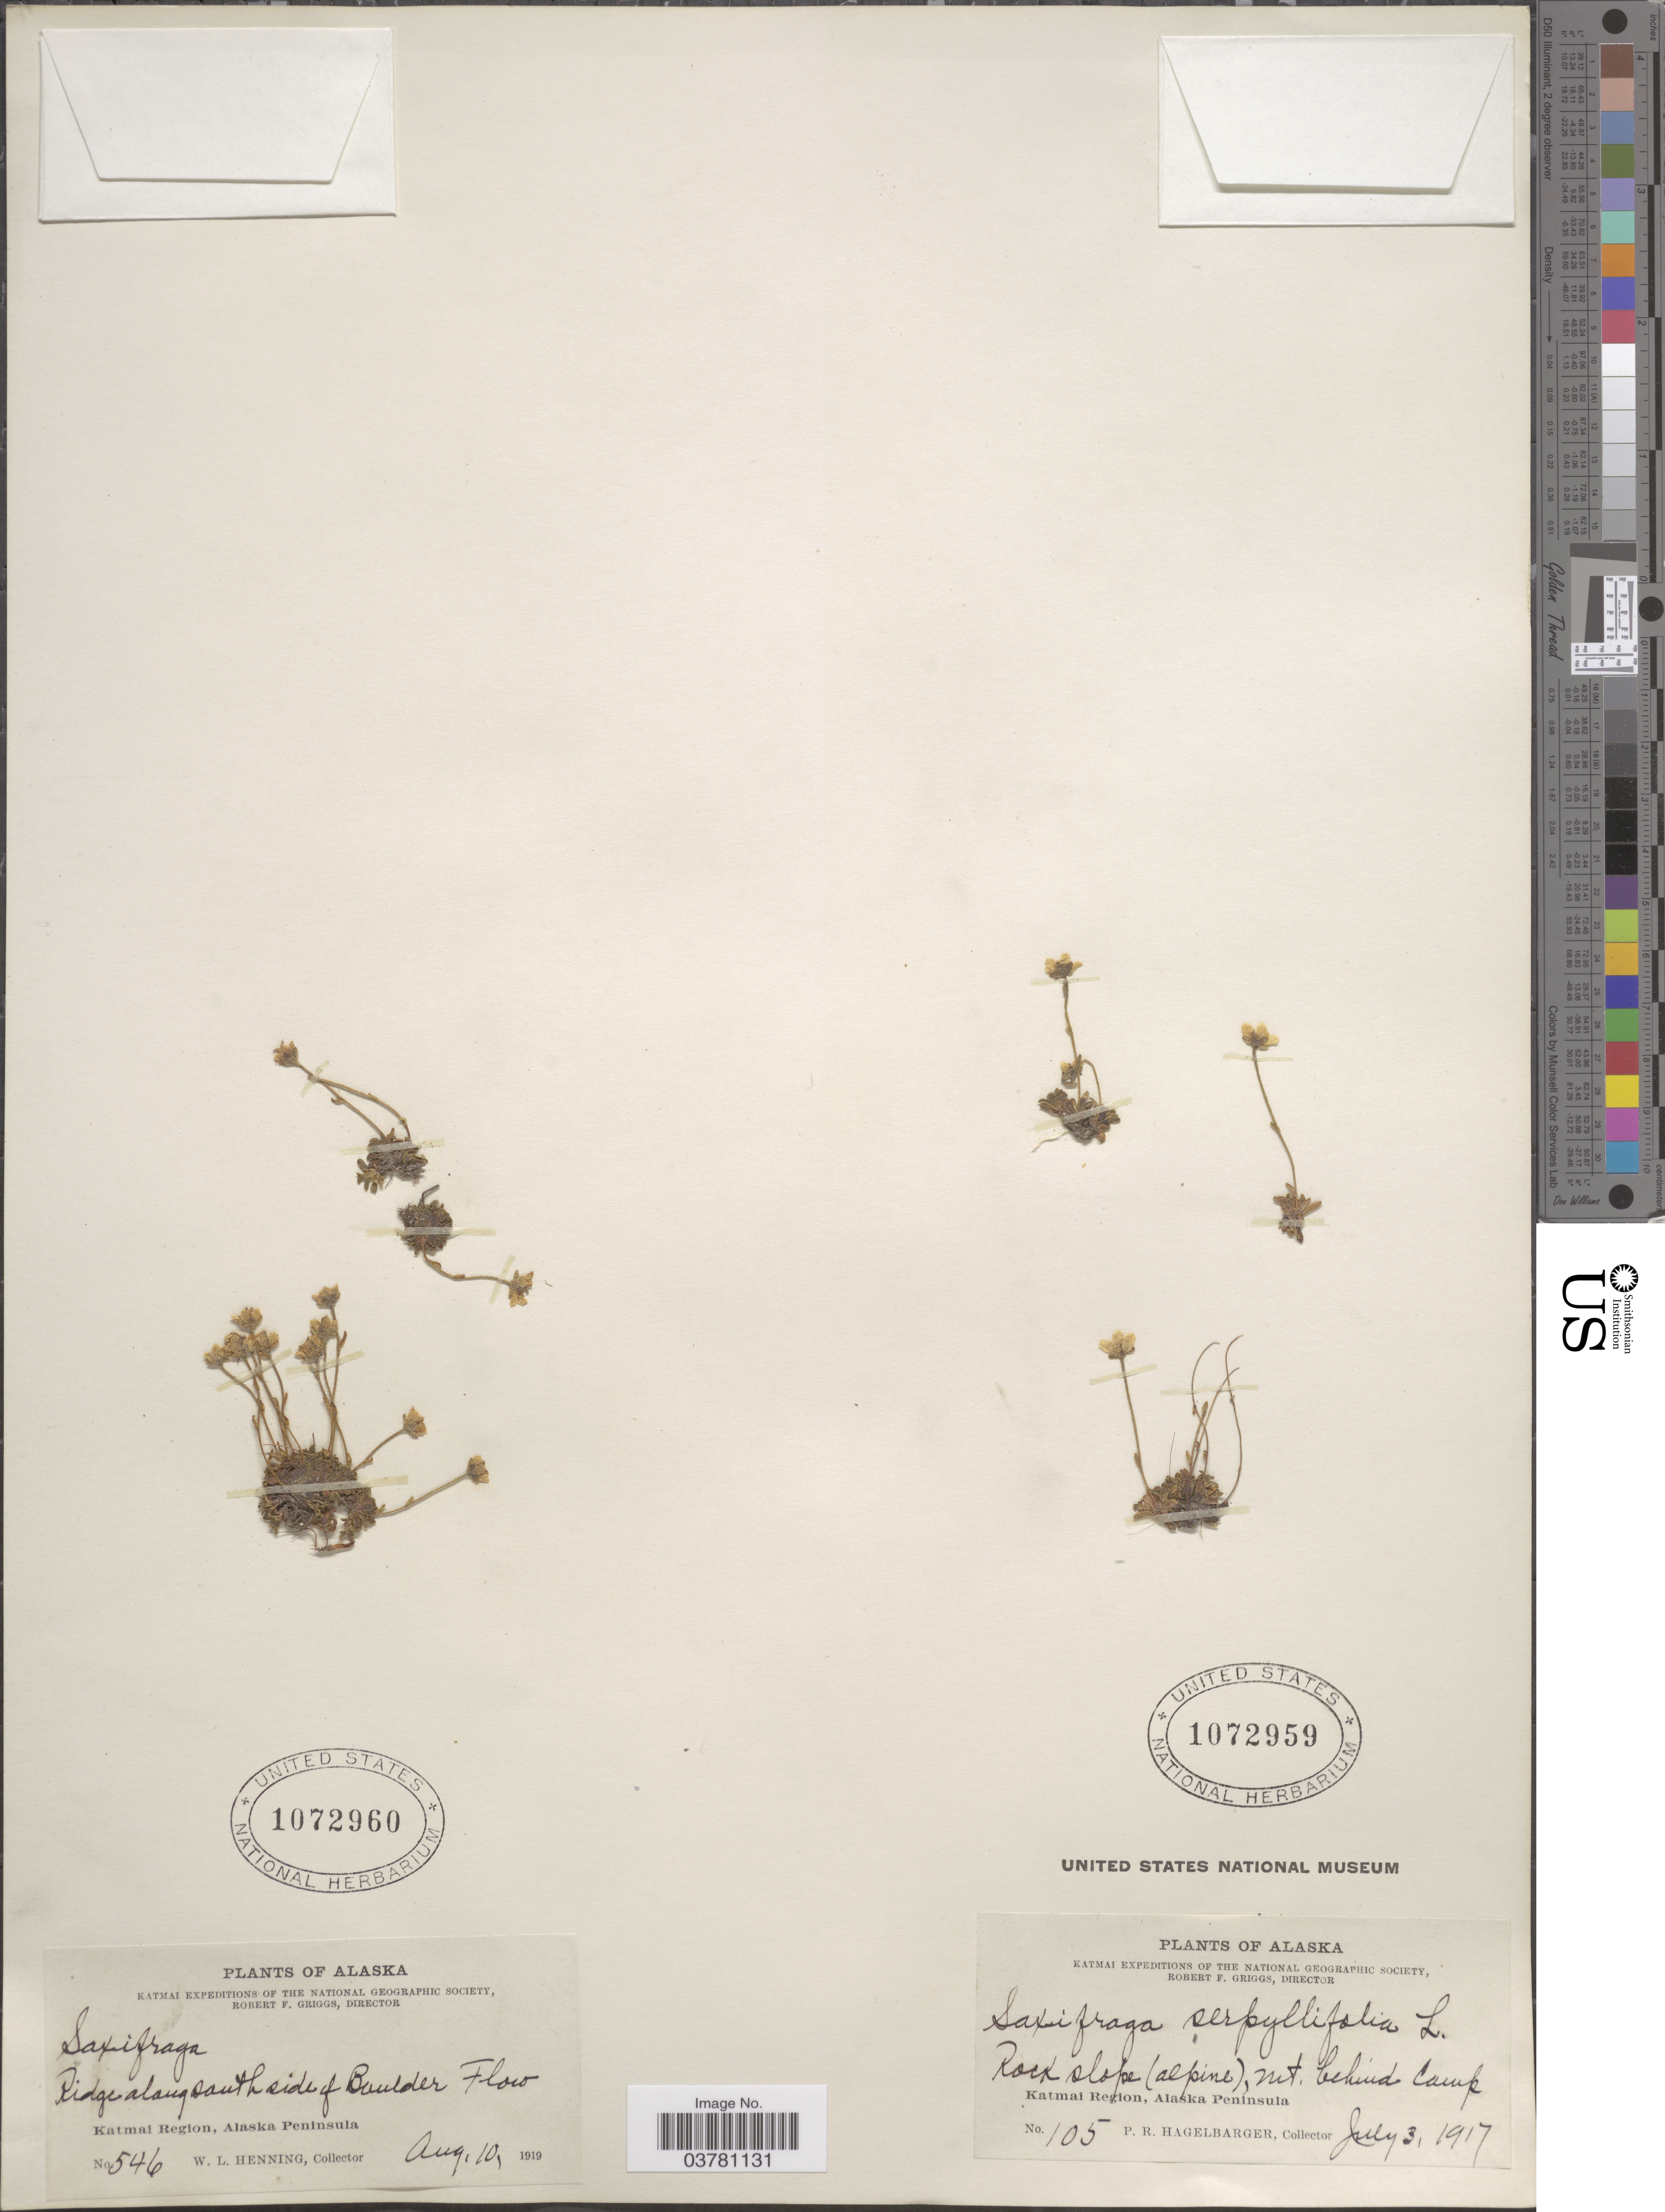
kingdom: Plantae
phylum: Tracheophyta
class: Magnoliopsida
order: Saxifragales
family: Saxifragaceae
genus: Saxifraga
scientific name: Saxifraga serpyllifolia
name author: Pursh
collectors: P. Hagelbarger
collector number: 105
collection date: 1917-07-03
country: United States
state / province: Alaska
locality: Katmai Expeditions of the National Geographic Society. Rock slope (alpine), Mt. behind Camp. Katmai Region, Alaska Peninsula.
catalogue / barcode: US 1072959-2